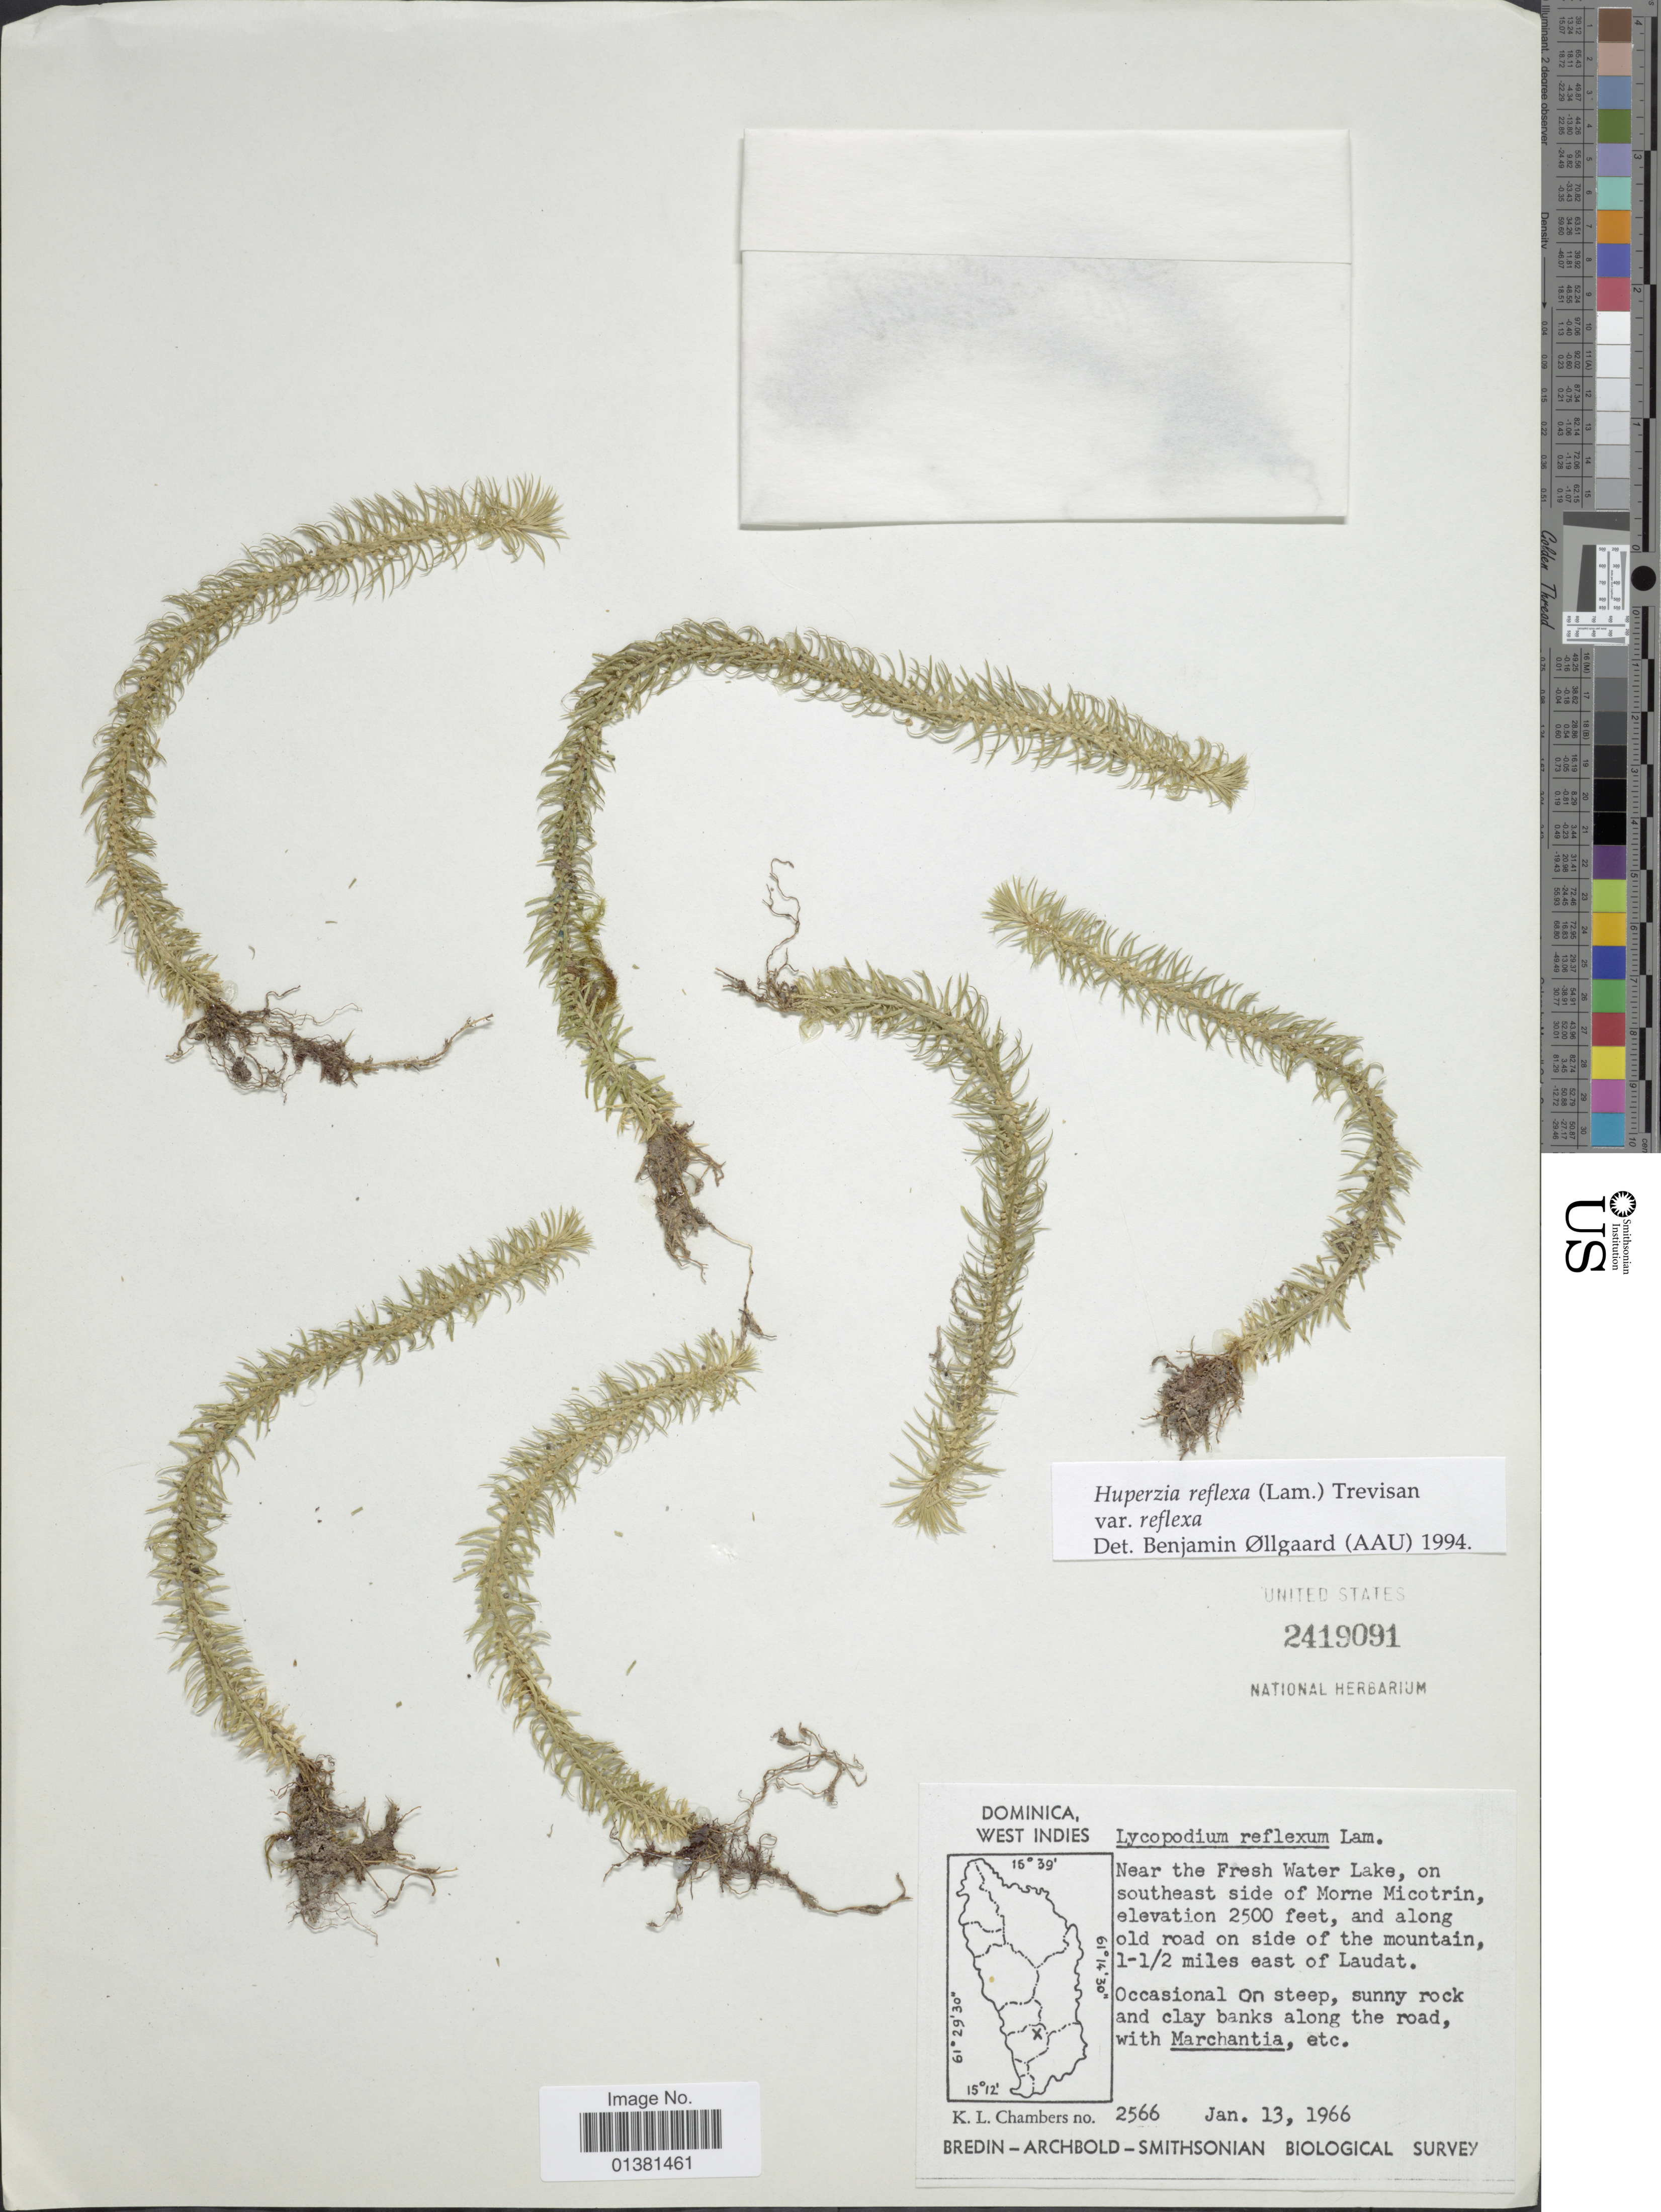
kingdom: Plantae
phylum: Tracheophyta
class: Lycopodiopsida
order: Lycopodiales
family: Lycopodiaceae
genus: Phlegmariurus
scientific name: Phlegmariurus reflexus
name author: (Lam.) B. Øllg.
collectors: K. Chambers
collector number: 2566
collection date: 1966-01-13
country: Dominica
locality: West Indies, Near the Fresh Water Lake, on southeast side of Morne Micotrin, and along old road on side of the mountain, 1-1/2 miles east of Laudat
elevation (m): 762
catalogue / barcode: US 2419091